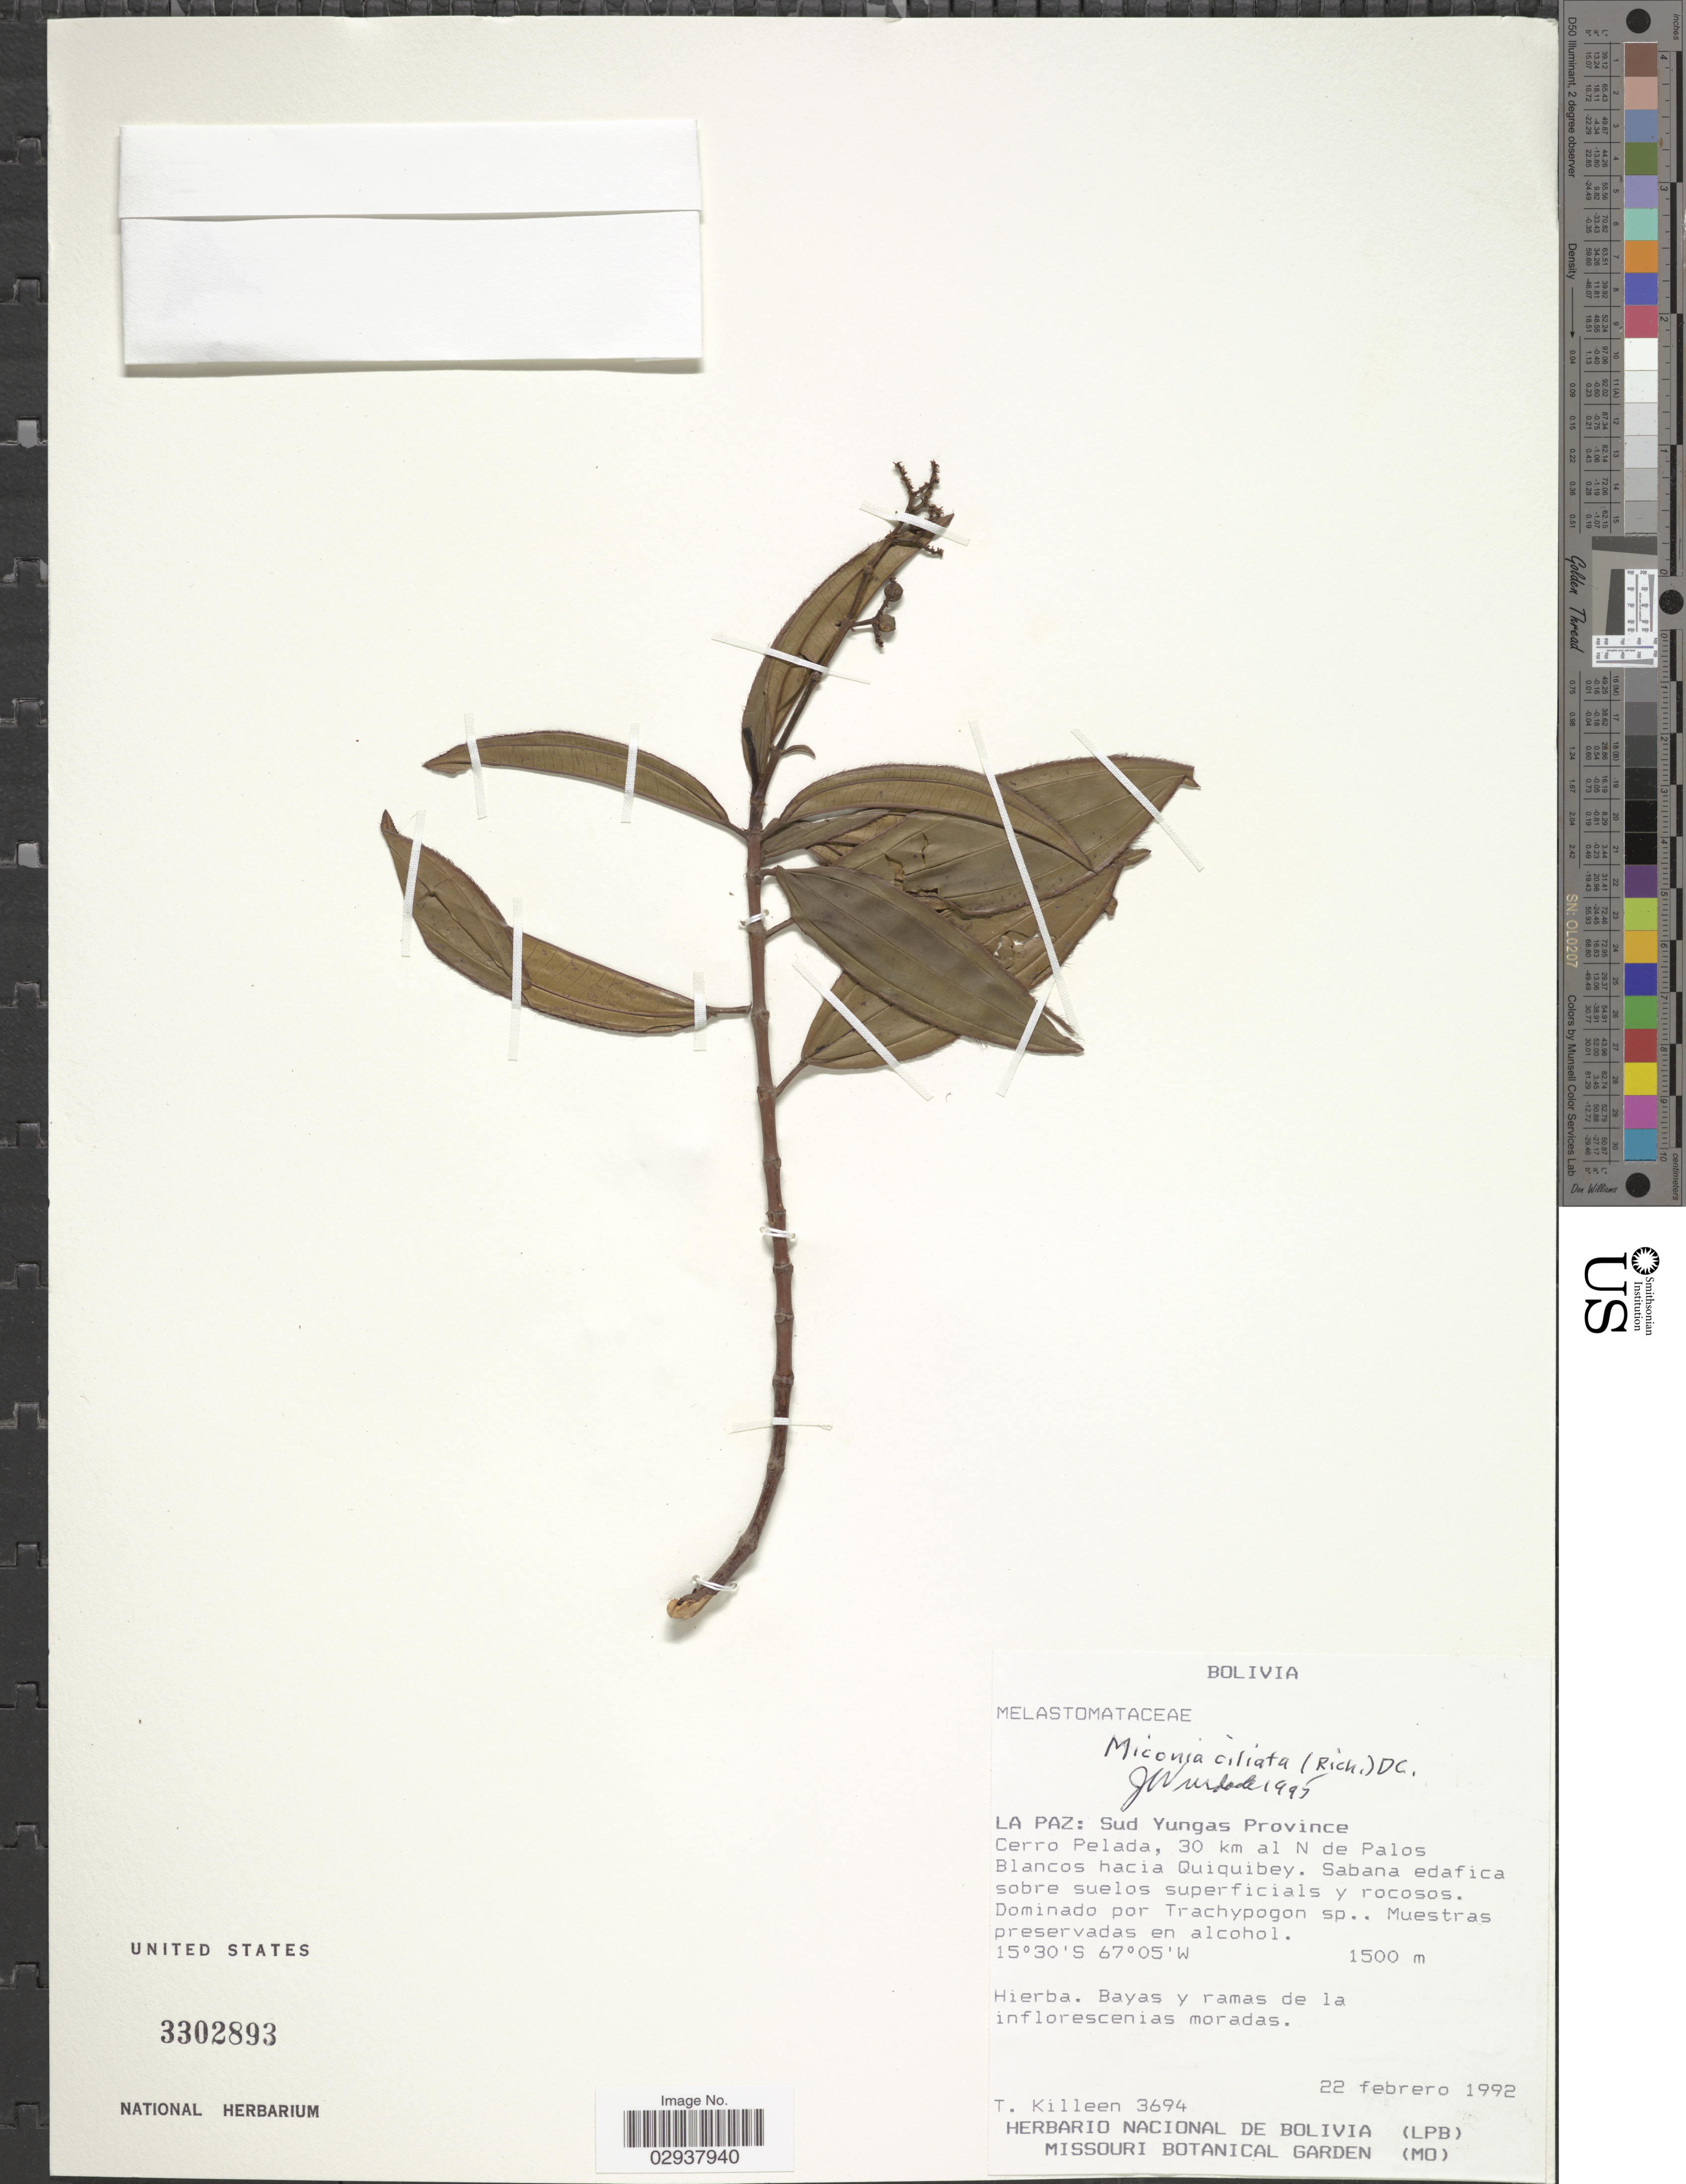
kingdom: Plantae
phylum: Tracheophyta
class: Magnoliopsida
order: Myrtales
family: Melastomataceae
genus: Miconia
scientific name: Miconia ciliata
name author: (Rich.) DC.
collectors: T. J. Killeen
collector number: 3694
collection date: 1992-02-22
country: Bolivia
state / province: La Paz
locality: Sud Yungas Province. Cerro Pelada, 30 km al N de Palos Blancos hacia Quiquibey.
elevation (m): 1500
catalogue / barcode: US 3302893